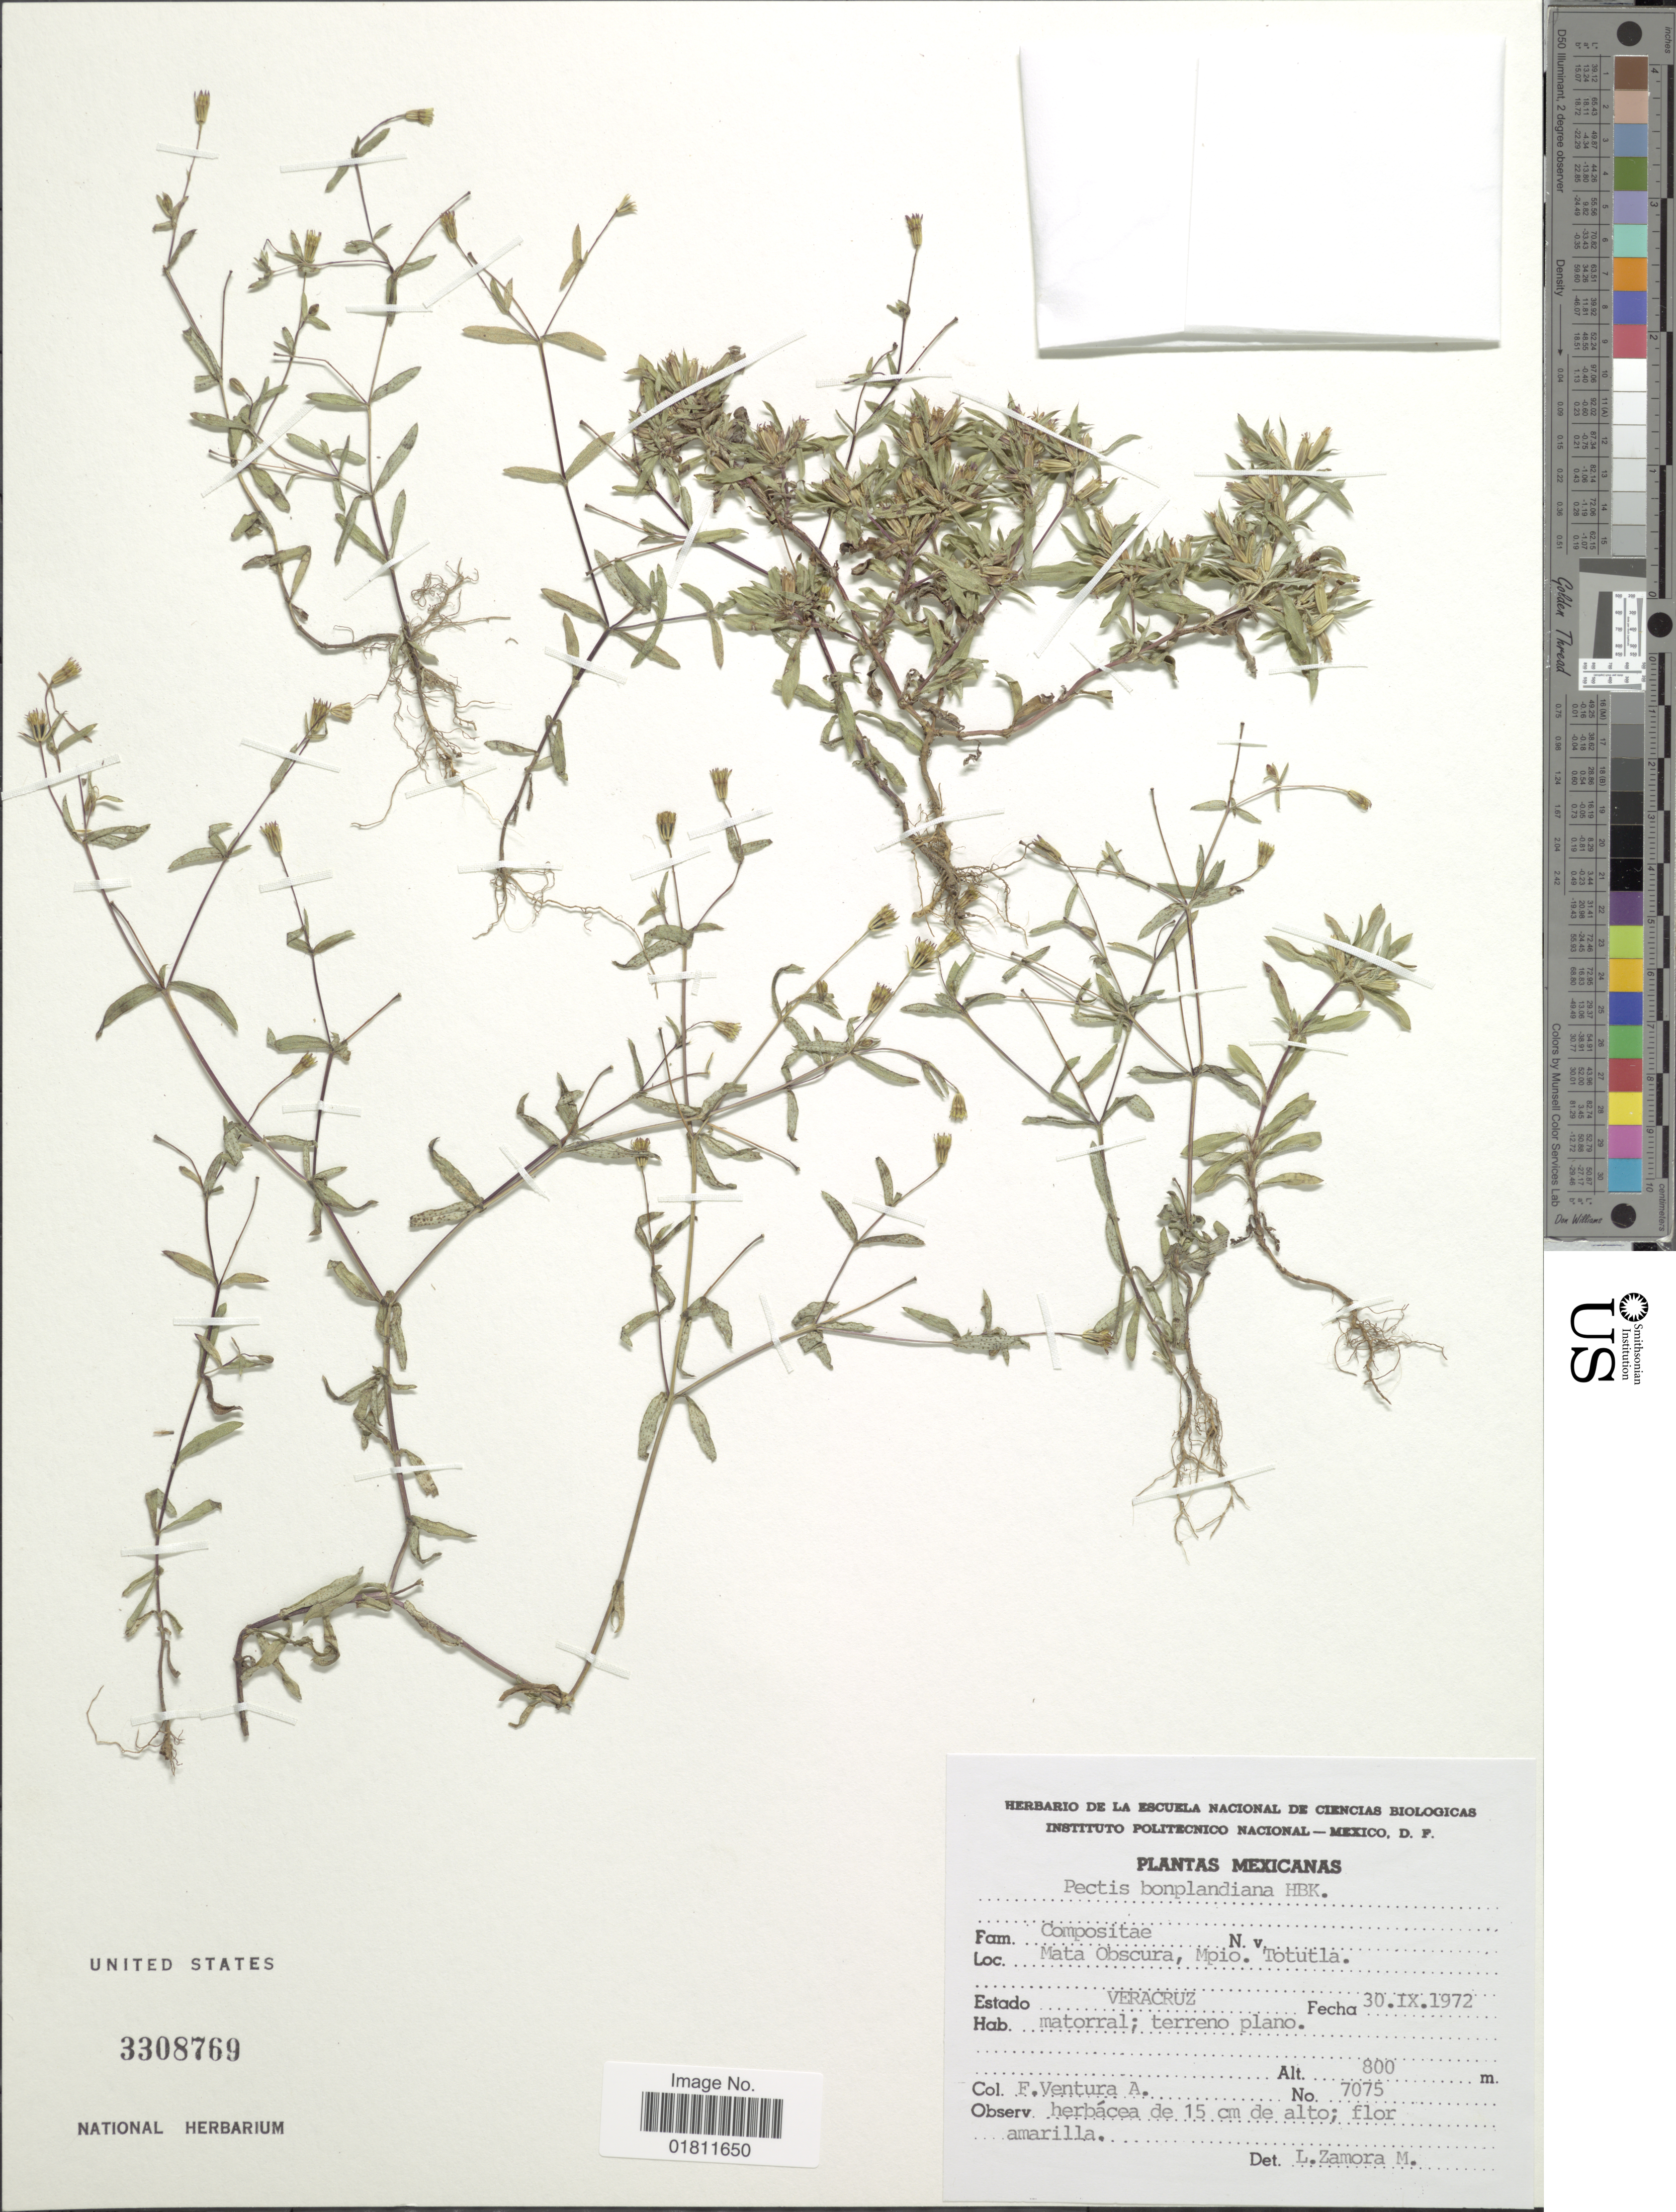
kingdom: Plantae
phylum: Tracheophyta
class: Magnoliopsida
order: Asterales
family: Asteraceae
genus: Pectis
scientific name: Pectis bonplandiana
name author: Kunth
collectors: F. Ventura A.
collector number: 7075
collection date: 1972-09-30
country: Mexico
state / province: Veracruz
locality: Mata Obscura, mpio. Totutla. Estado Veracruz.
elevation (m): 800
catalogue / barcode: US 3308769